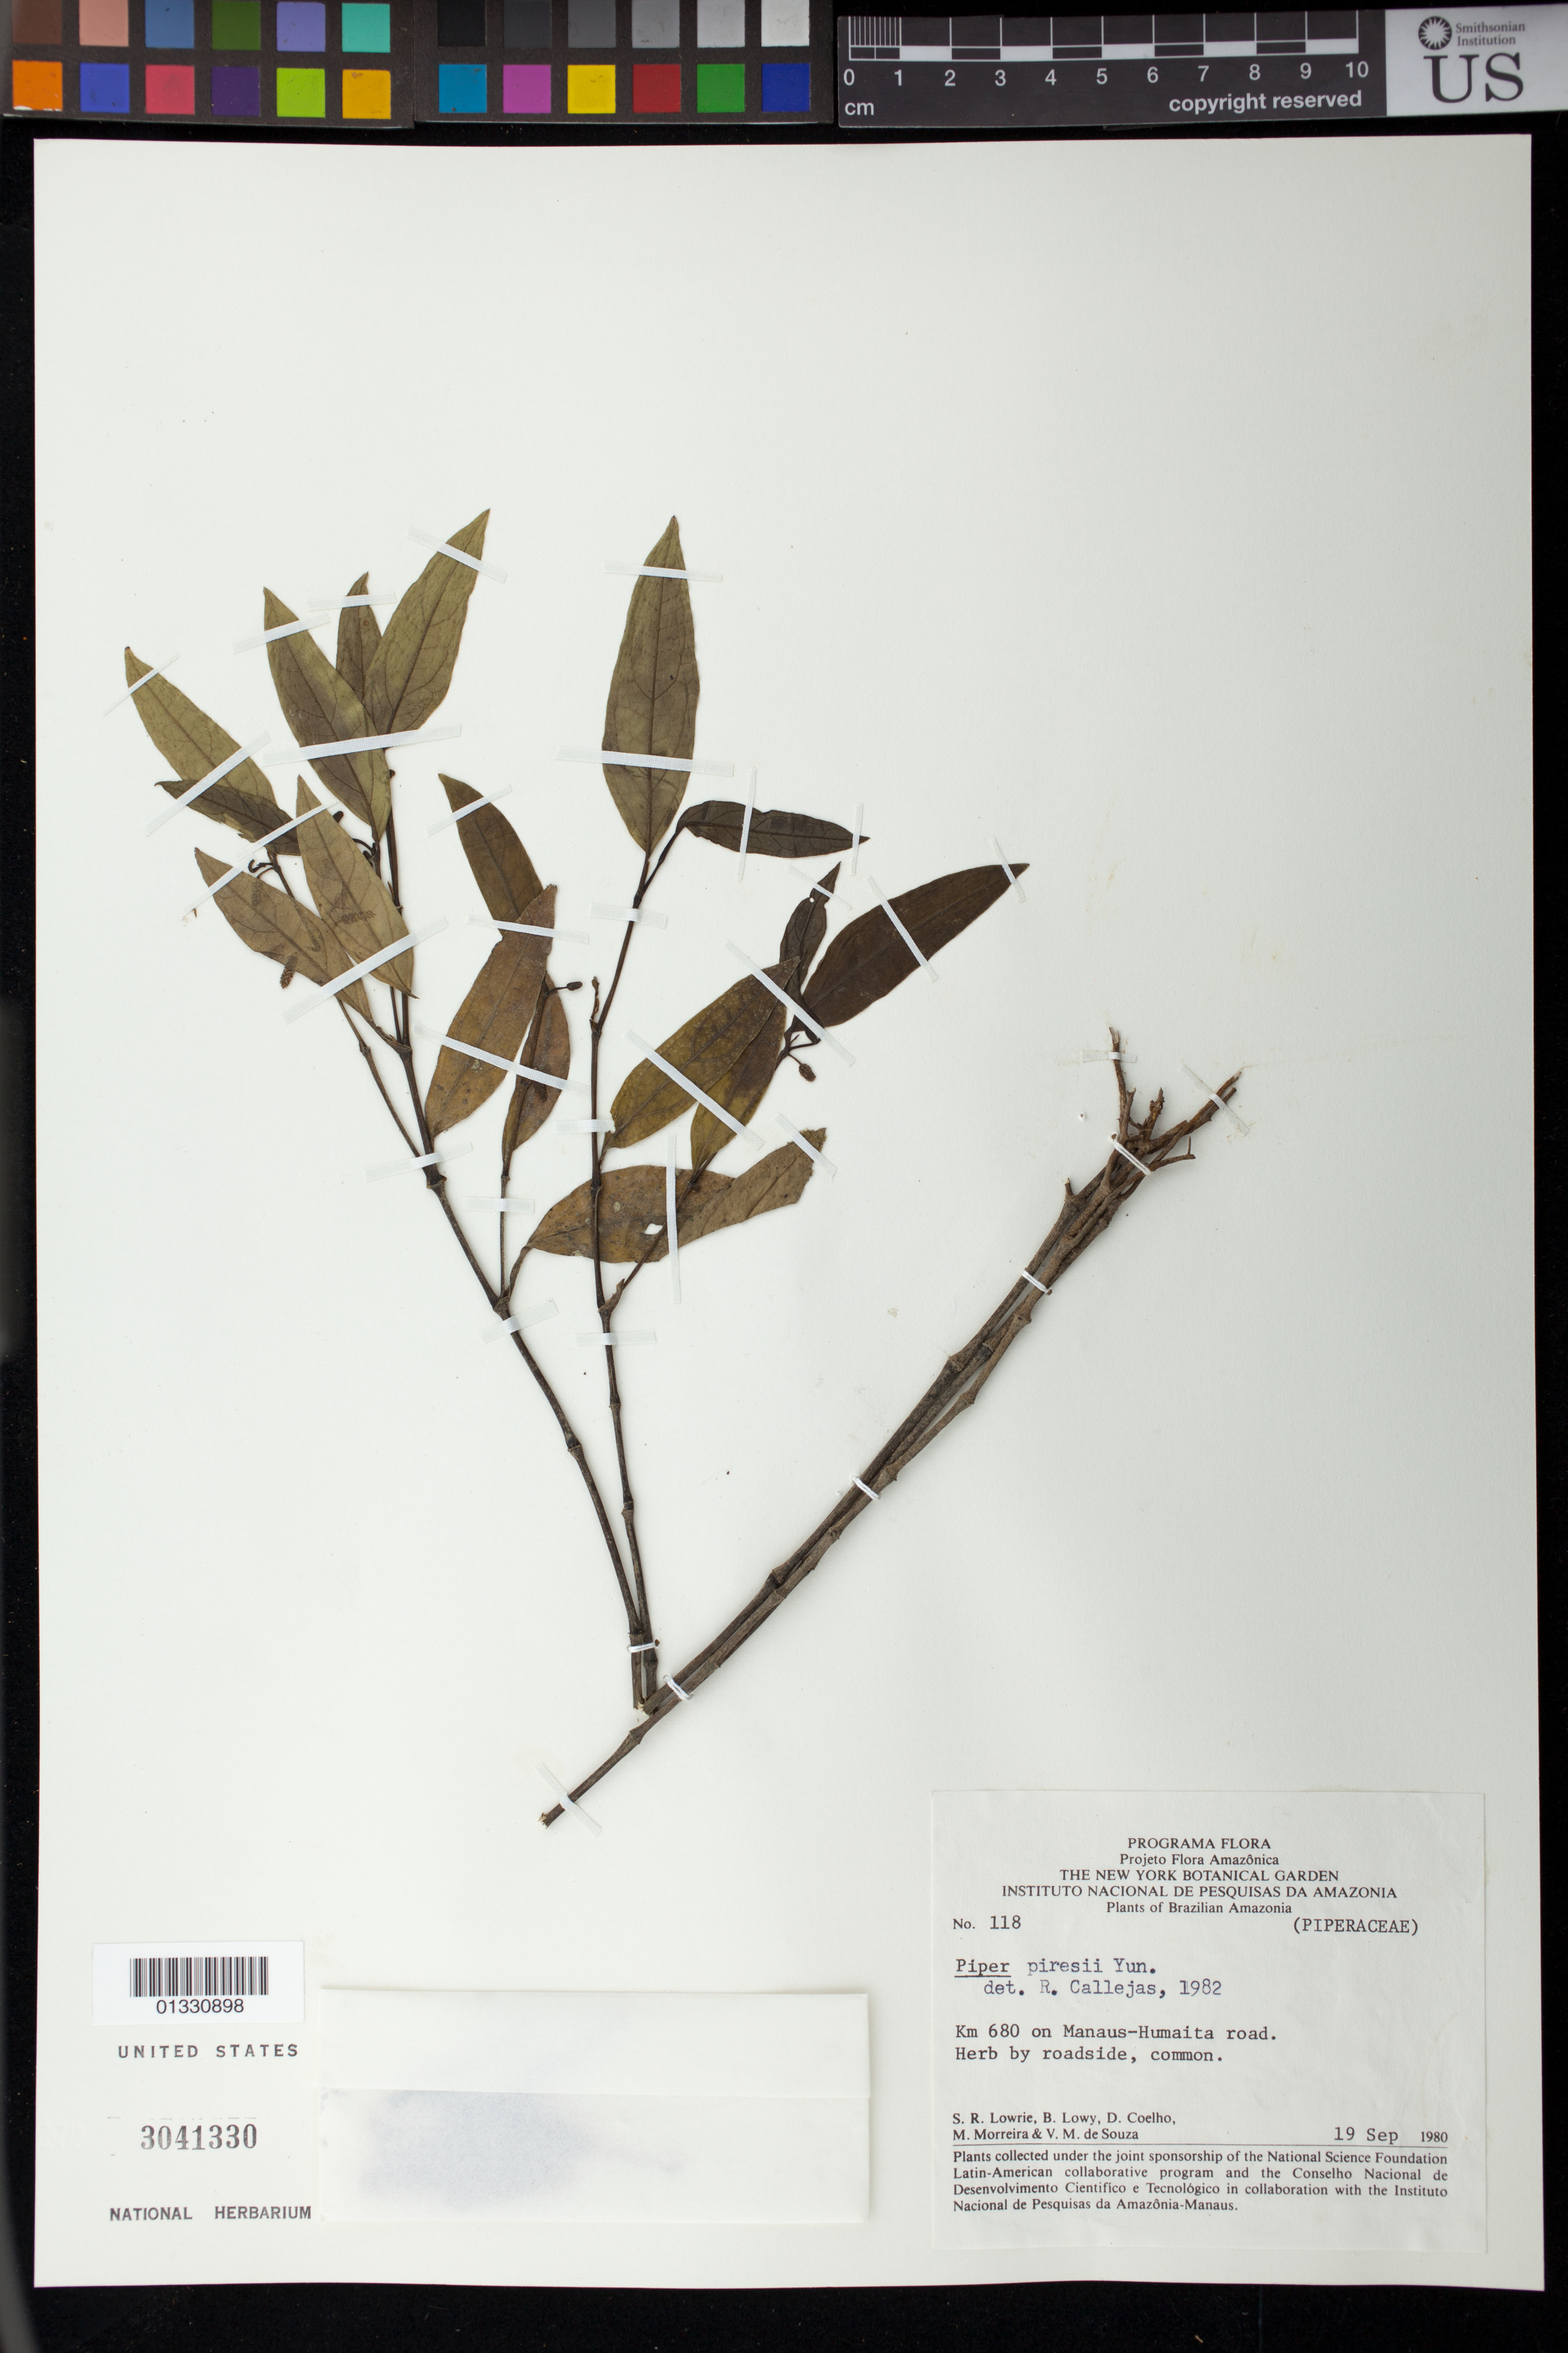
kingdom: Plantae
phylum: Tracheophyta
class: Magnoliopsida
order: Piperales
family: Piperaceae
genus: Piper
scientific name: Piper piresii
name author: Yunck.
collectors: S. Lowrie, B. Lowy, D. Coelho, M. Moreira & V. M. Souza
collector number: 118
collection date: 1980-09-19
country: Brazil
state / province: Amazonas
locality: km 680 on Manaus- Humaita road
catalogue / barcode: US 3041330